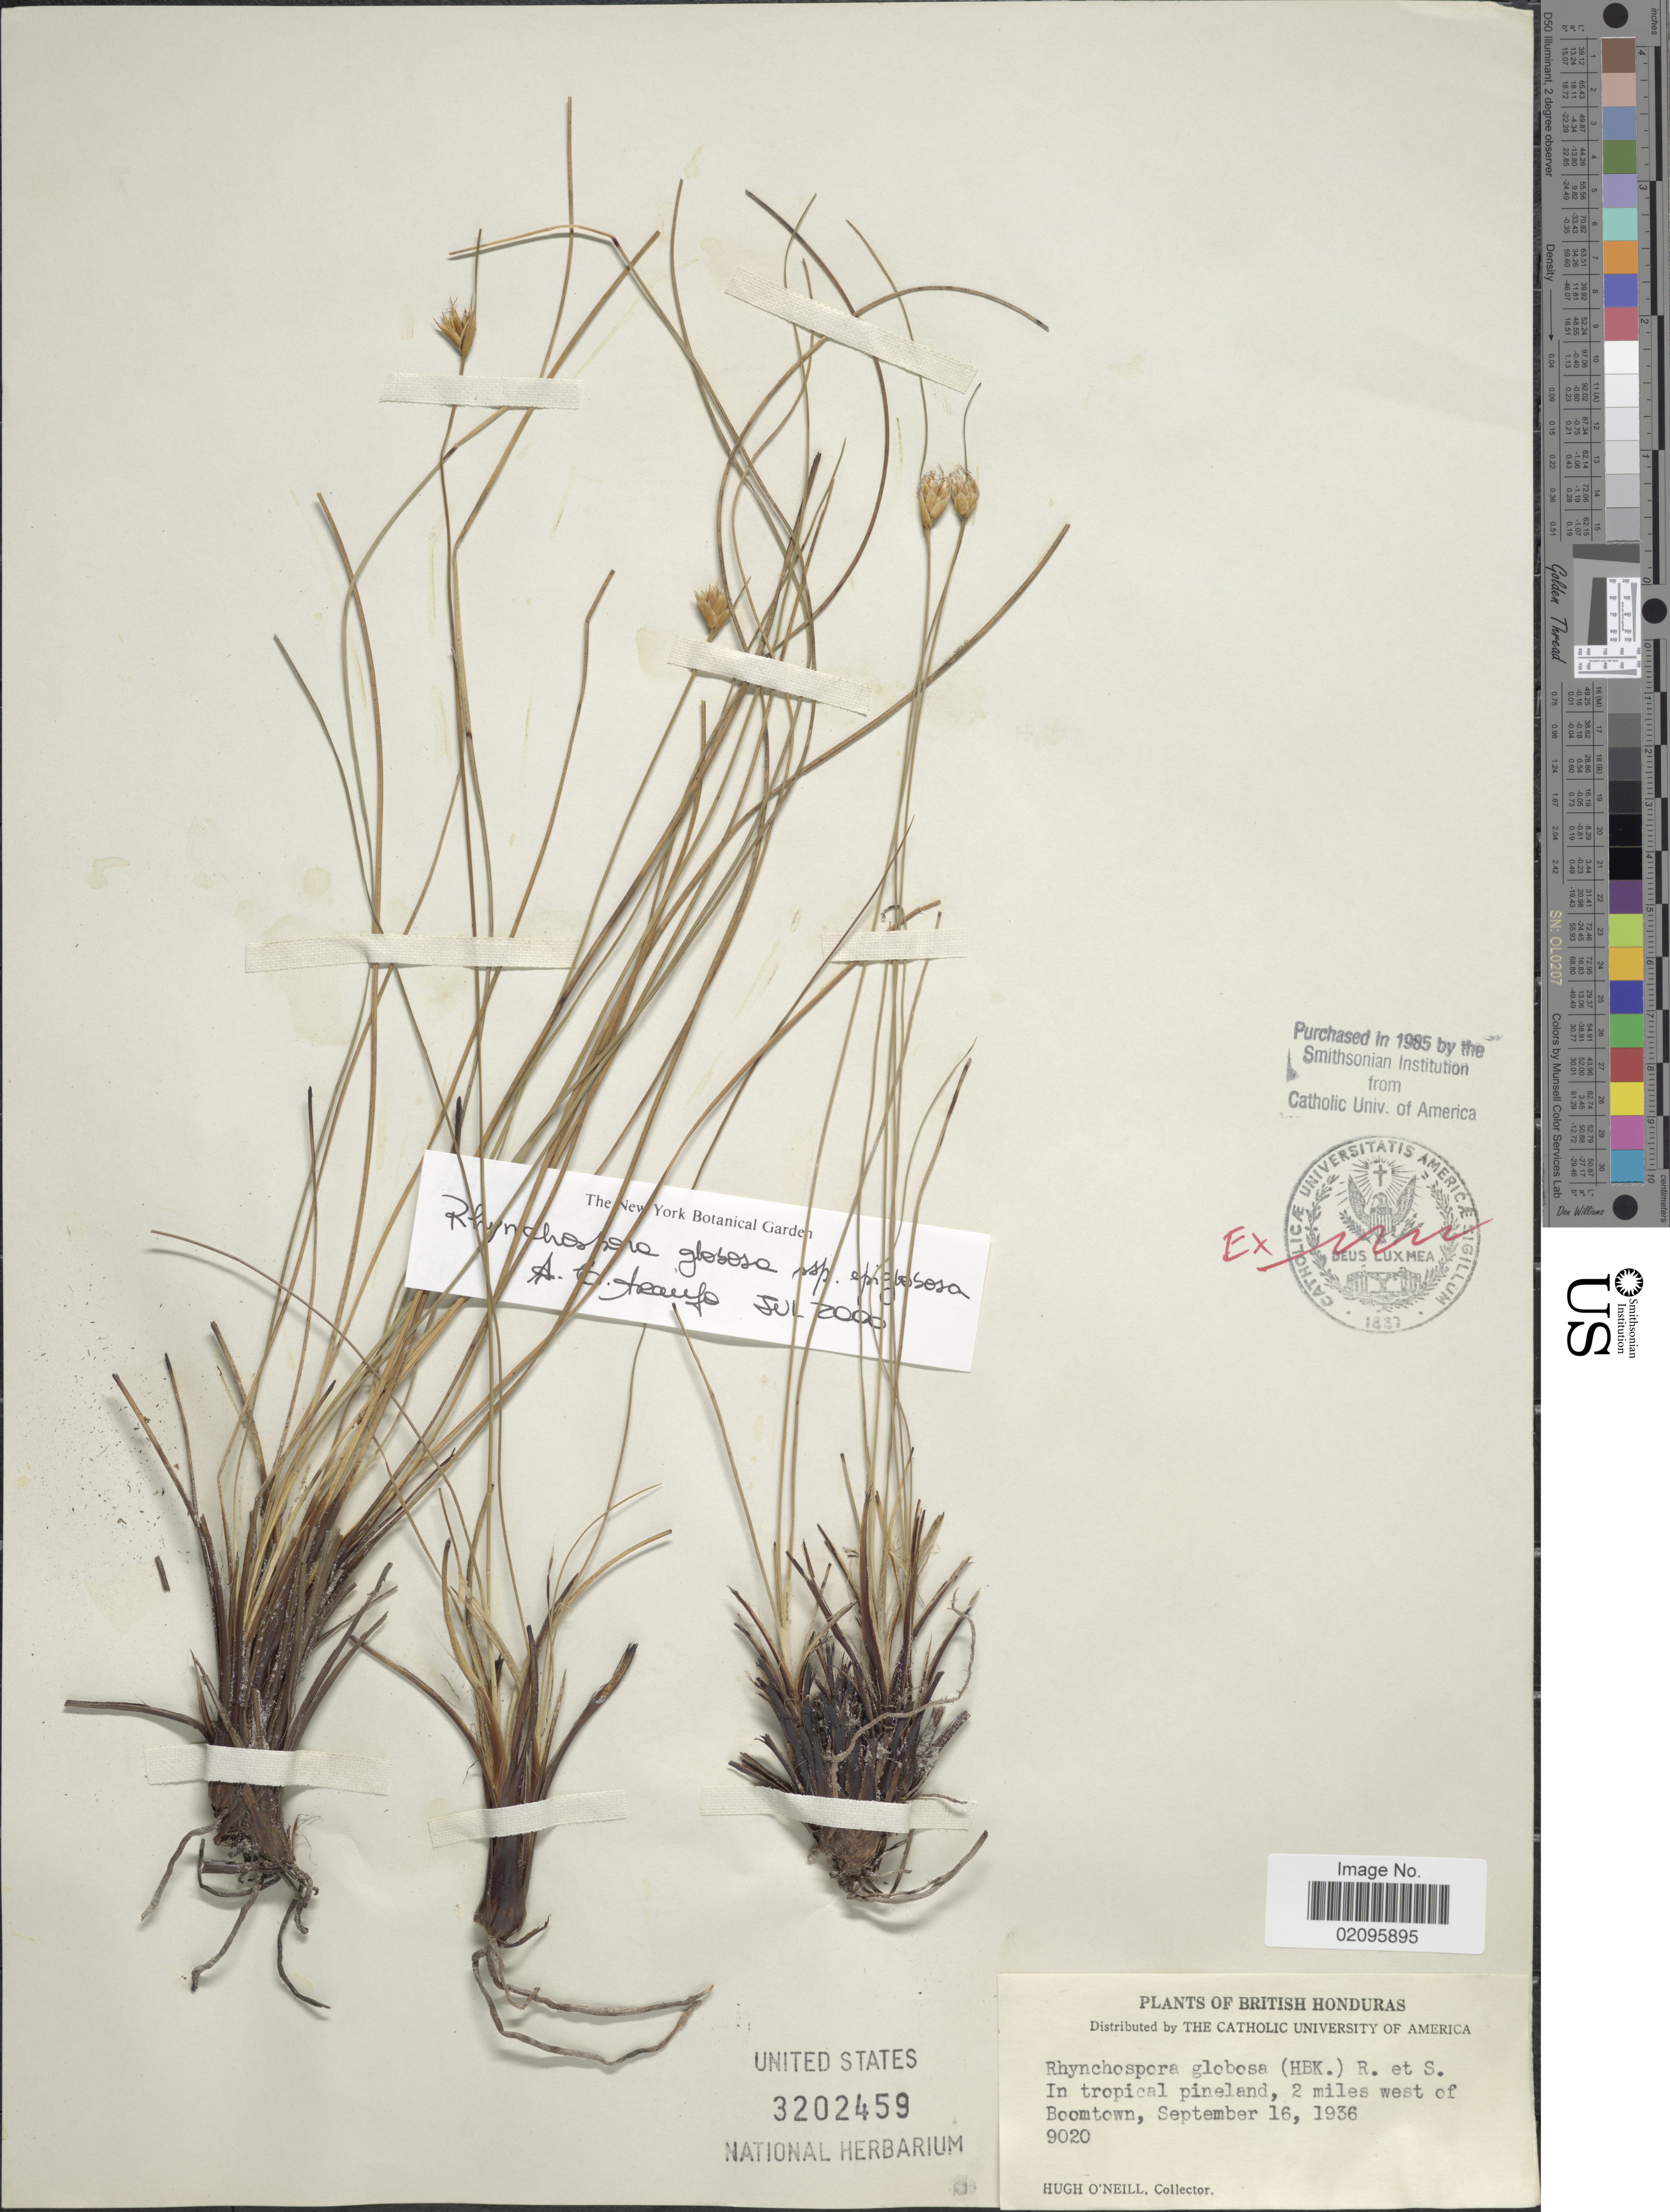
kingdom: Plantae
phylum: Tracheophyta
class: Liliopsida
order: Poales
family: Cyperaceae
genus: Rhynchospora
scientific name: Rhynchospora globosa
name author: (Kunth) Roem. & Schult.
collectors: H. O'Neill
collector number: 9020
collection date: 1936-09-16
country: Belize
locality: British Honduras, in tropical pineland, 2 miles west of Boomtown.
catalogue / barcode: US 3202459